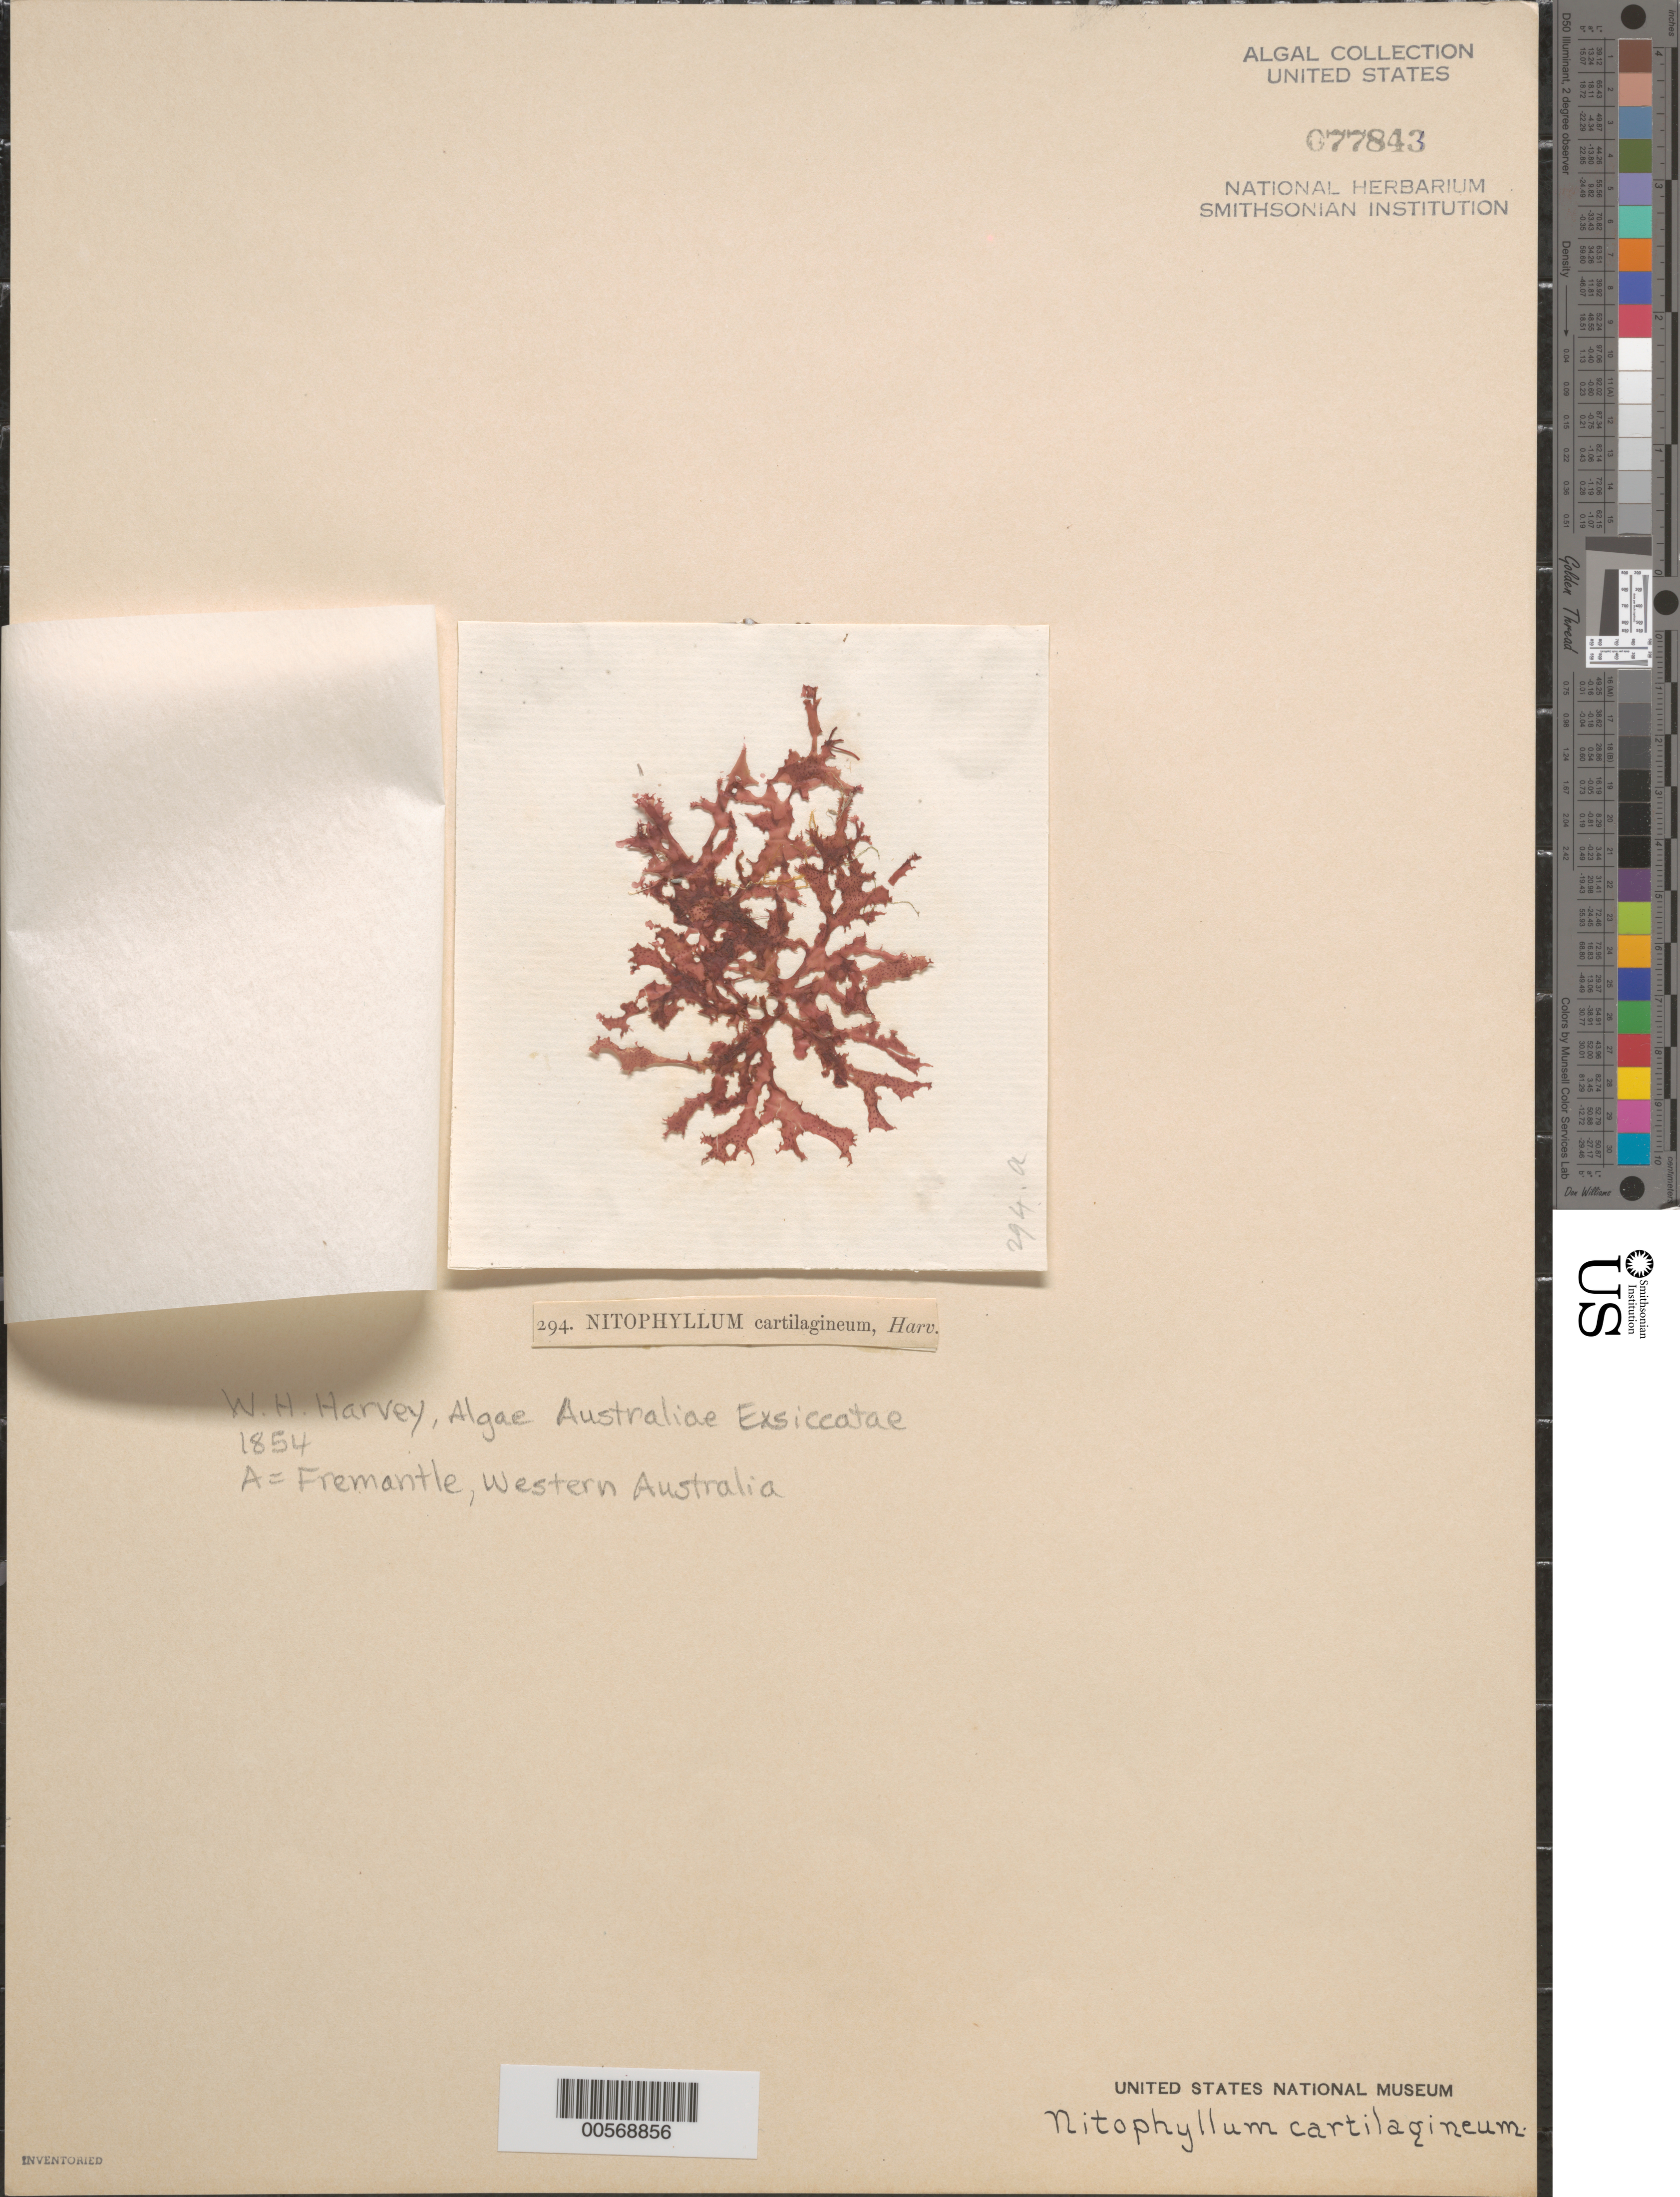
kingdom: Plantae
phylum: Rhodophyta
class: Florideophyceae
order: Ceramiales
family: Delesseriaceae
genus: Myriogramme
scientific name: Myriogramme cartilaginea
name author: (Harvey) Womersley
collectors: W. Harvey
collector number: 294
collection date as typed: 1854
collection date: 1854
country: Australia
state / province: Western Australia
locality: Fremantle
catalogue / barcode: US 77843